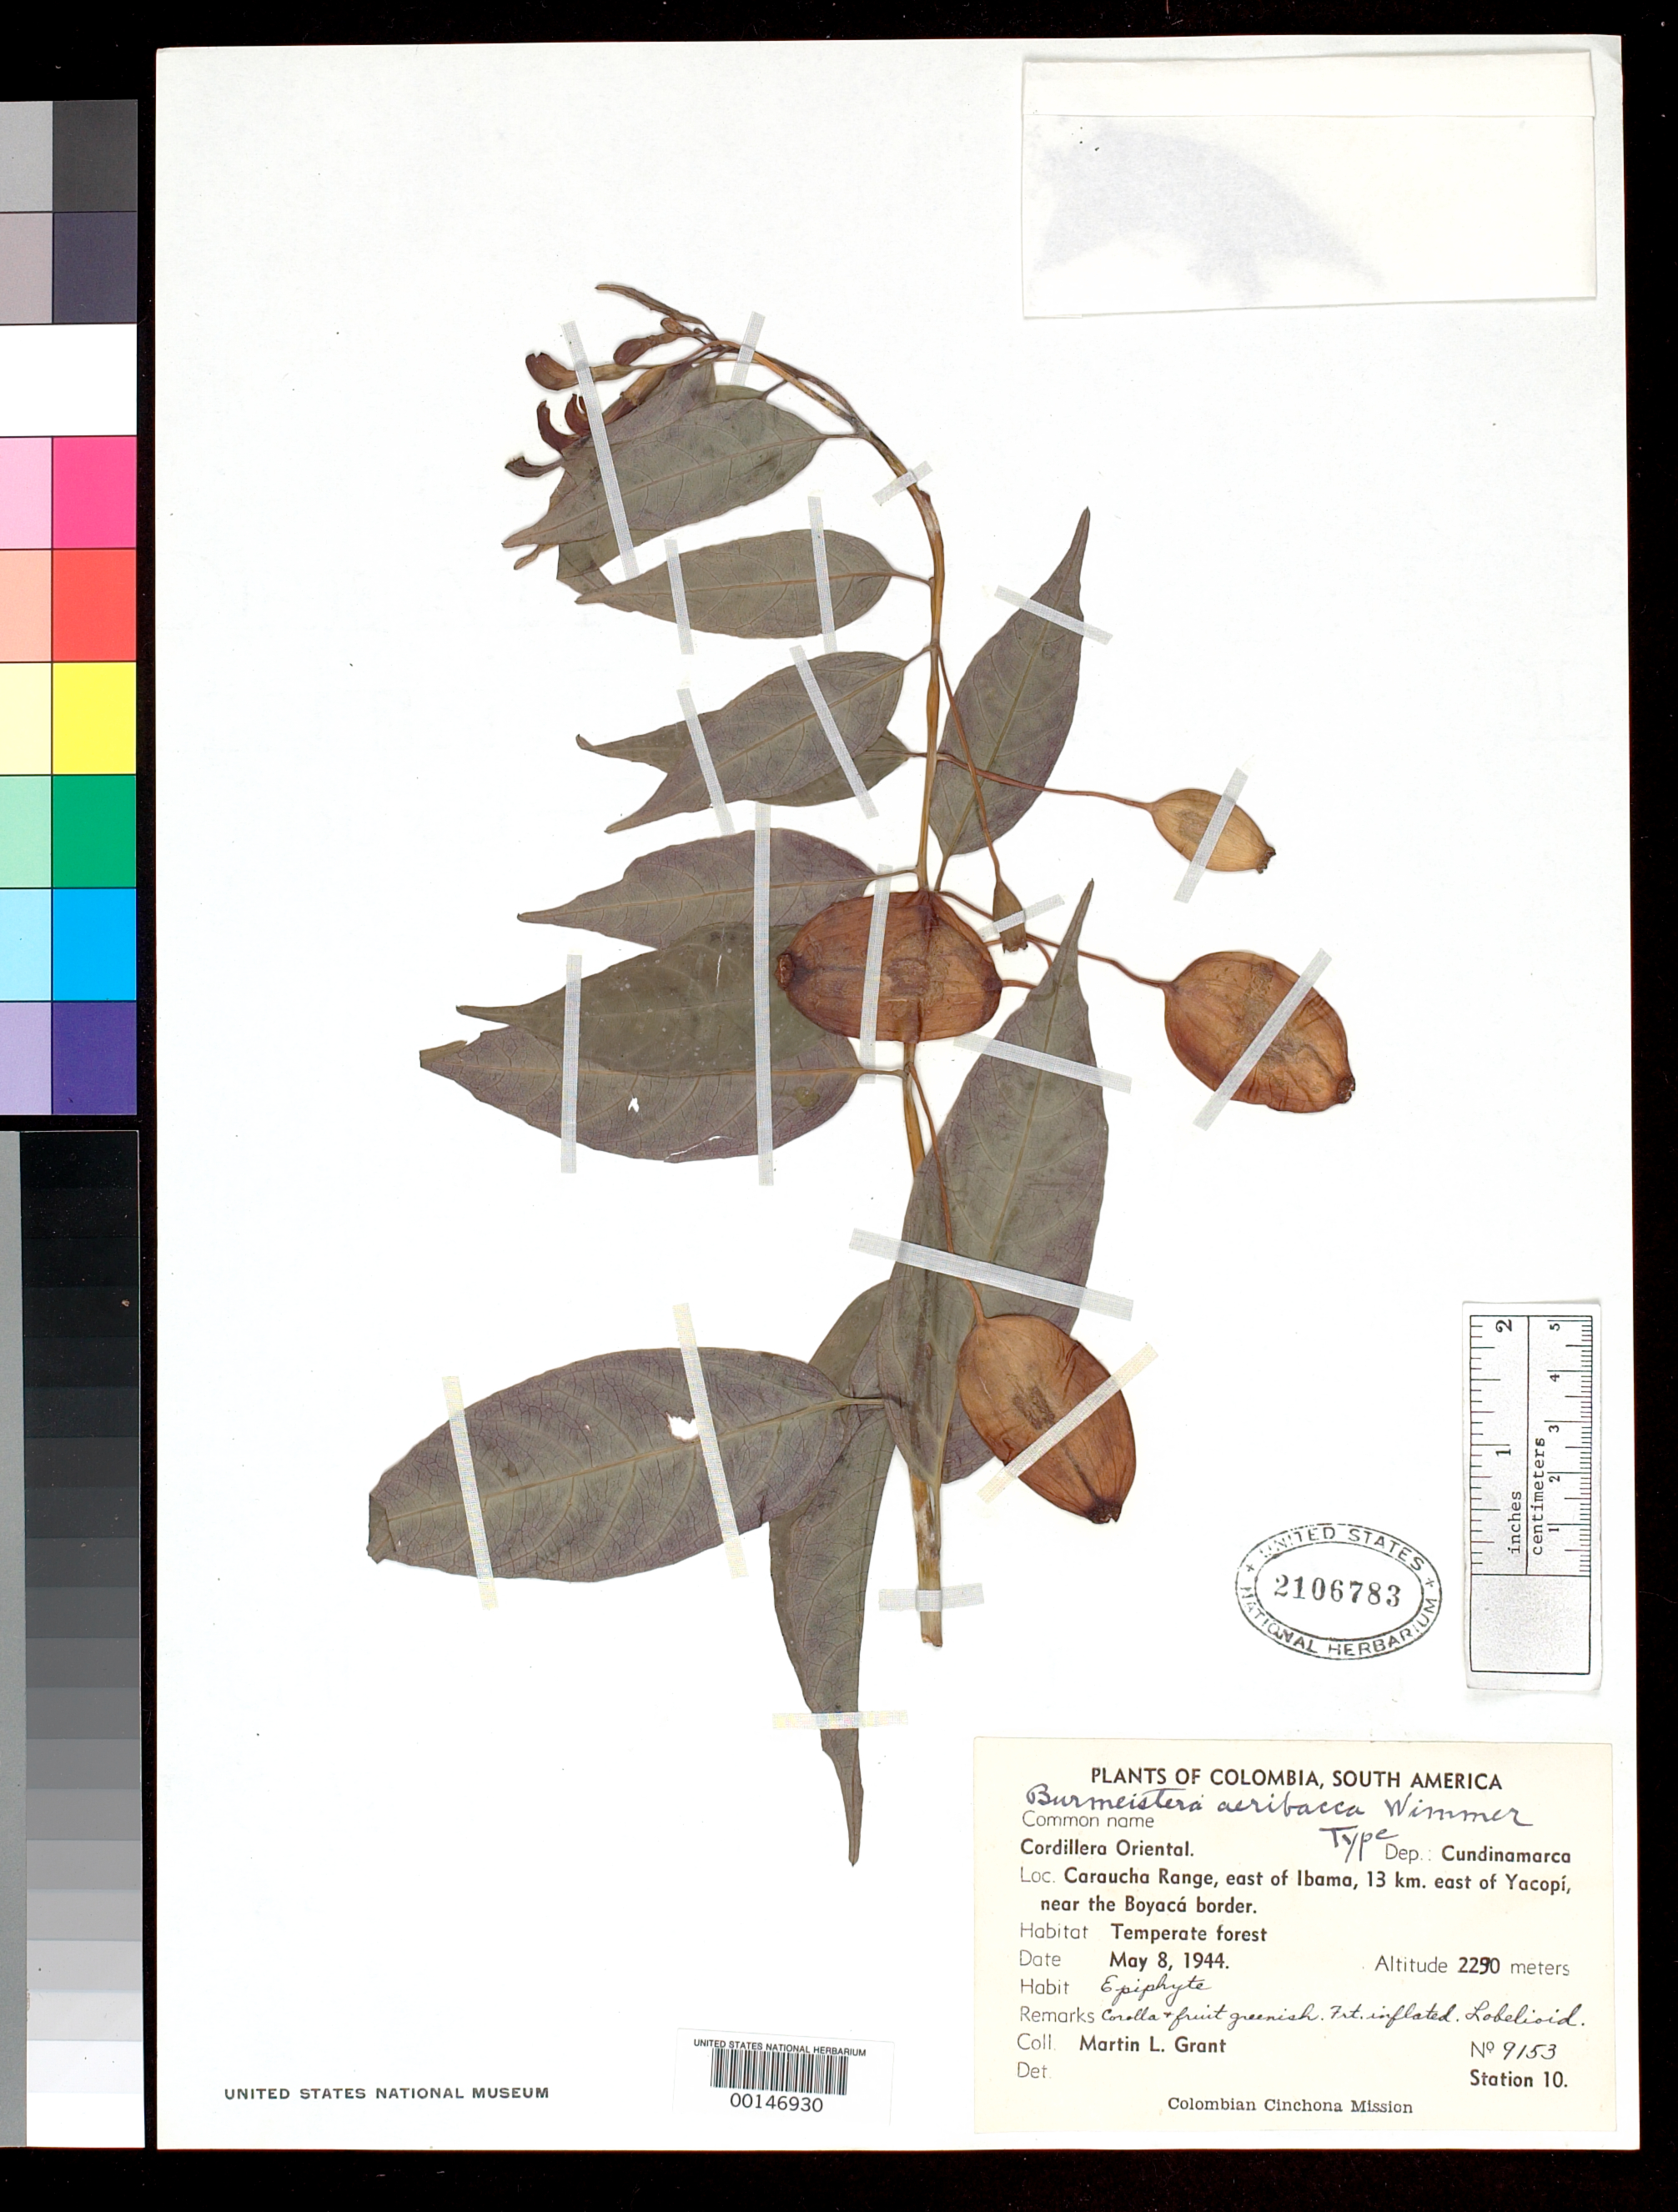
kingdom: Plantae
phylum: Tracheophyta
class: Magnoliopsida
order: Asterales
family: Campanulaceae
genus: Burmeistera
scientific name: Burmeistera aeribacca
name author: E. Wimm.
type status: Isotype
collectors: M. L. Grant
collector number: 9153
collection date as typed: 08 May 1944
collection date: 1944-05-08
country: Colombia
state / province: Cundinamarca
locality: Cordillera Oriental, Carauche Range, Ibama.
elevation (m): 2290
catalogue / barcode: US 2106783